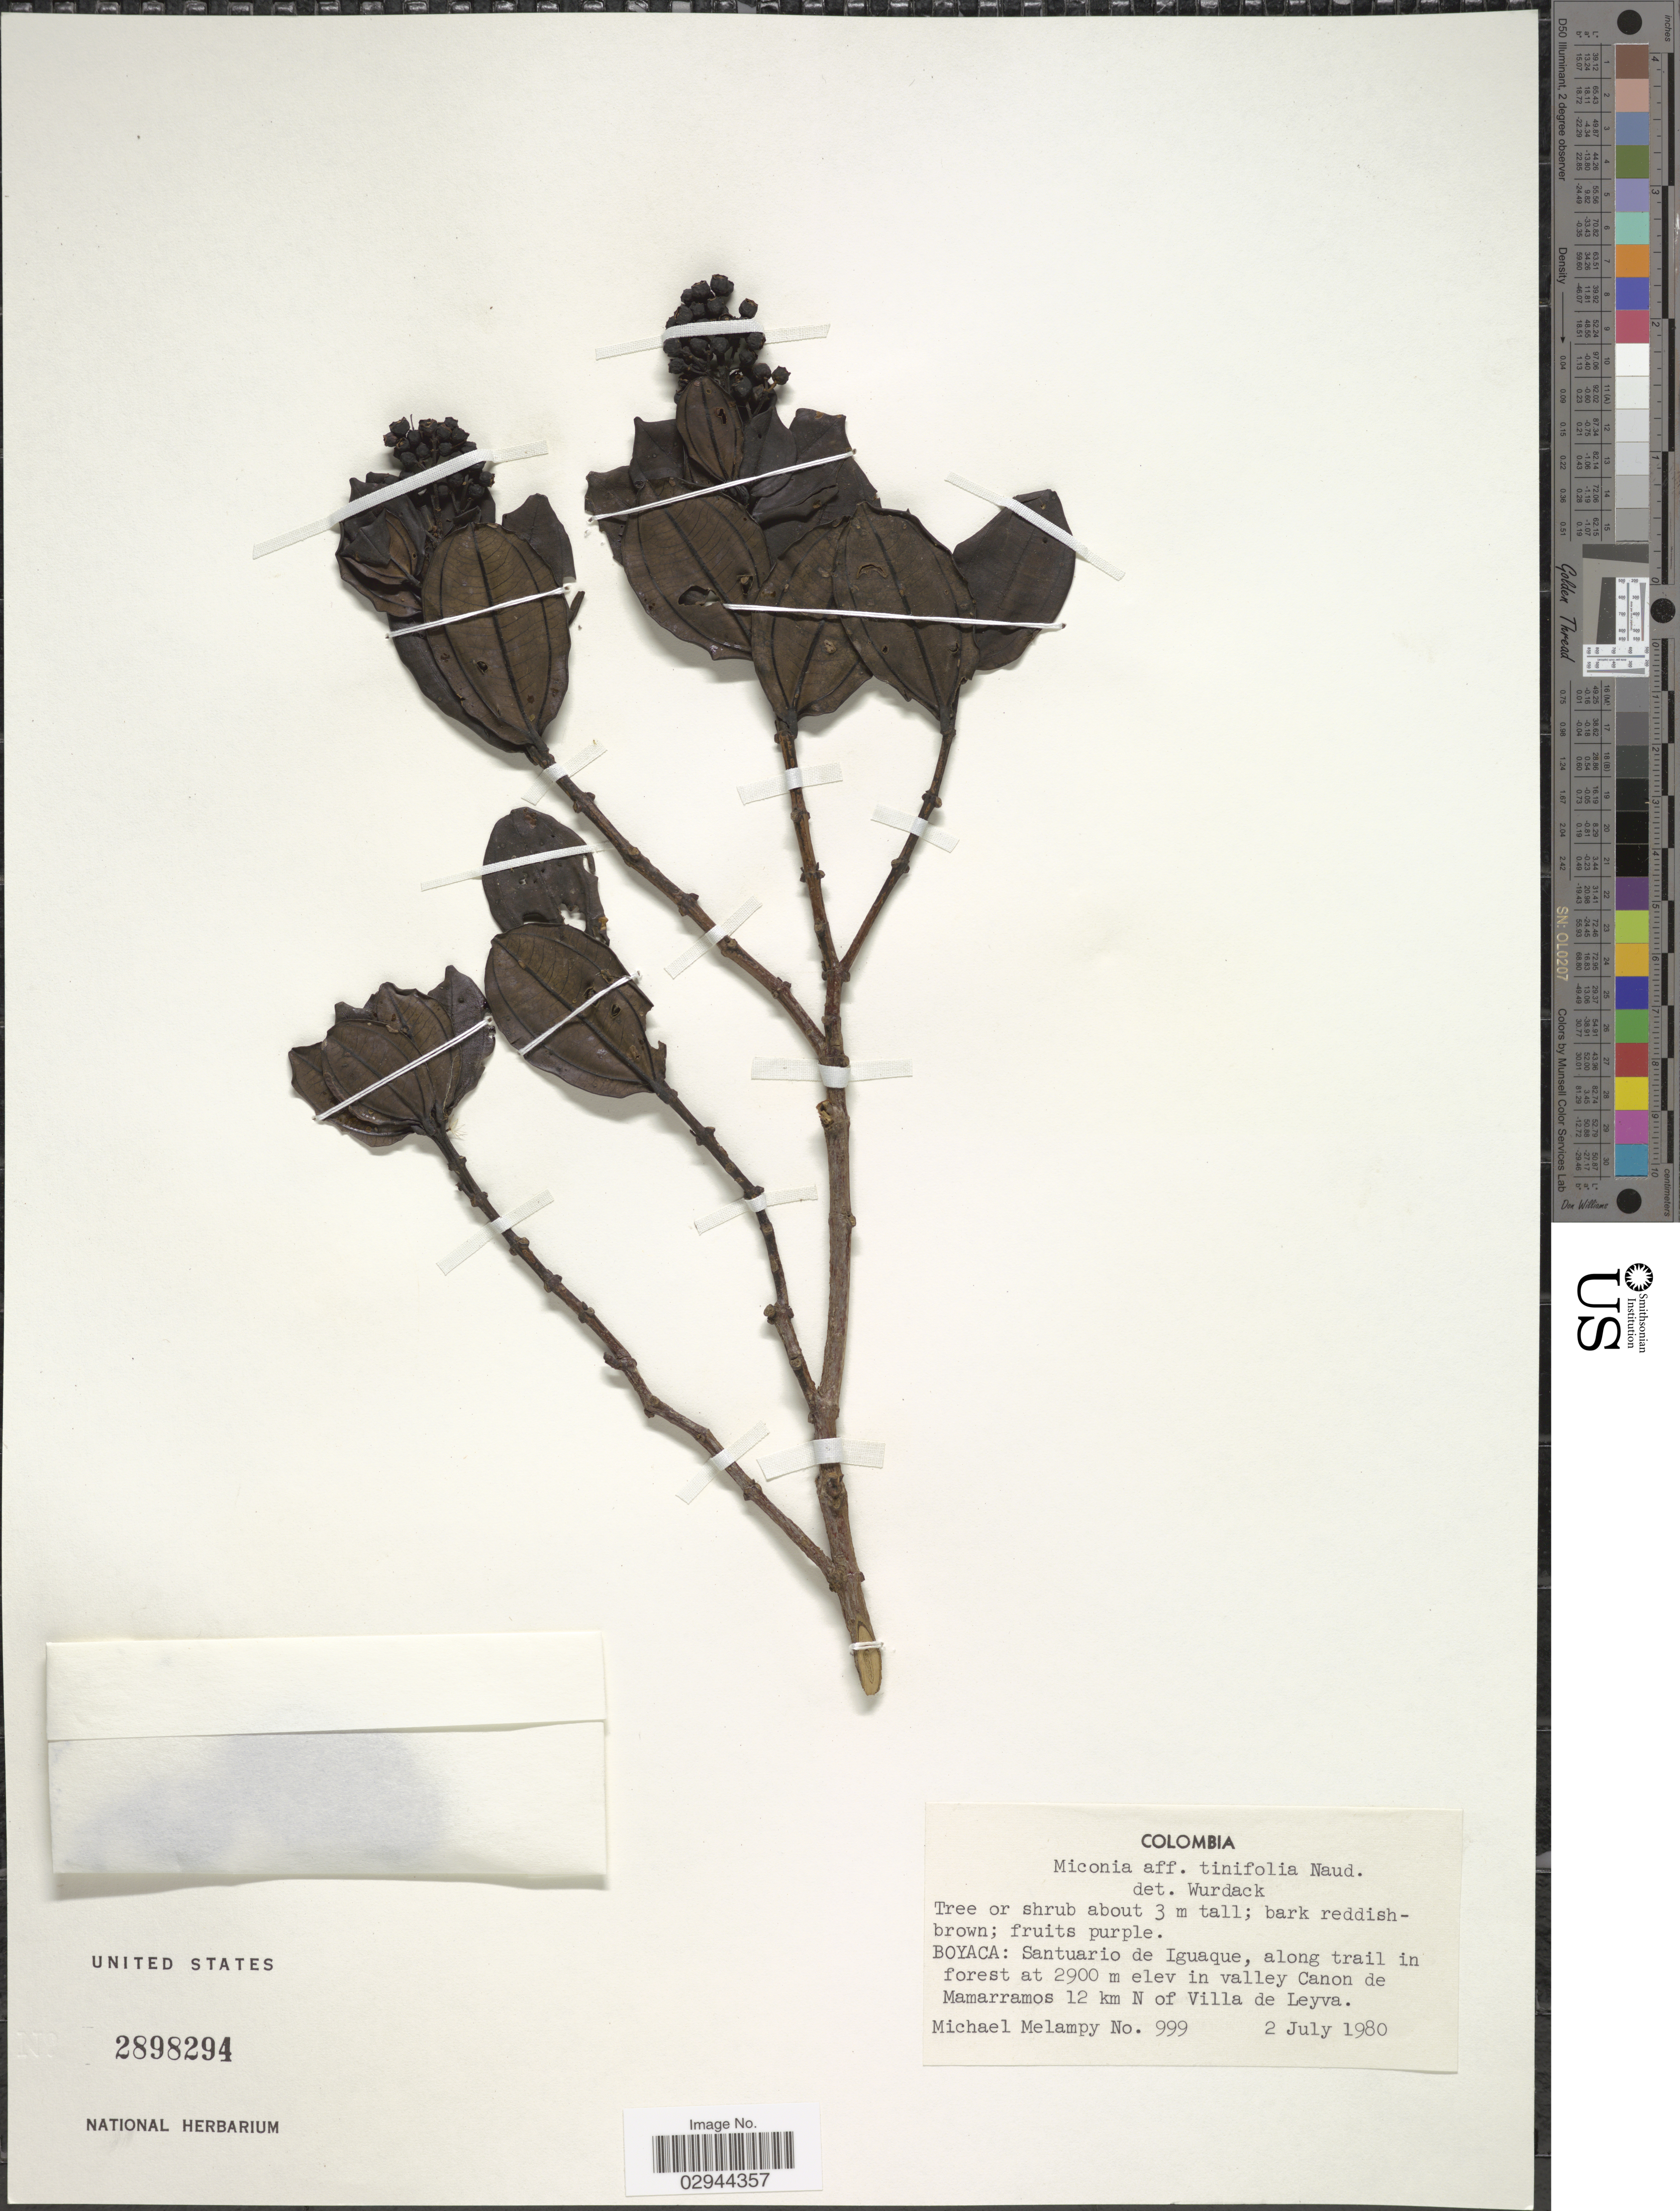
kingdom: Plantae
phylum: Tracheophyta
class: Magnoliopsida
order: Myrtales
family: Melastomataceae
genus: Miconia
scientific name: Miconia tinifolia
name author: Naudin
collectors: M. Melampy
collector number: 999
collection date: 1980-07-02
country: Colombia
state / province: Boyacá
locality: Santuario de Iguaque, along trail in forest in valley Canon de Mamarramos 12 km N of Villa de Leyva.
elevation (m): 2900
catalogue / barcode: US 2898294